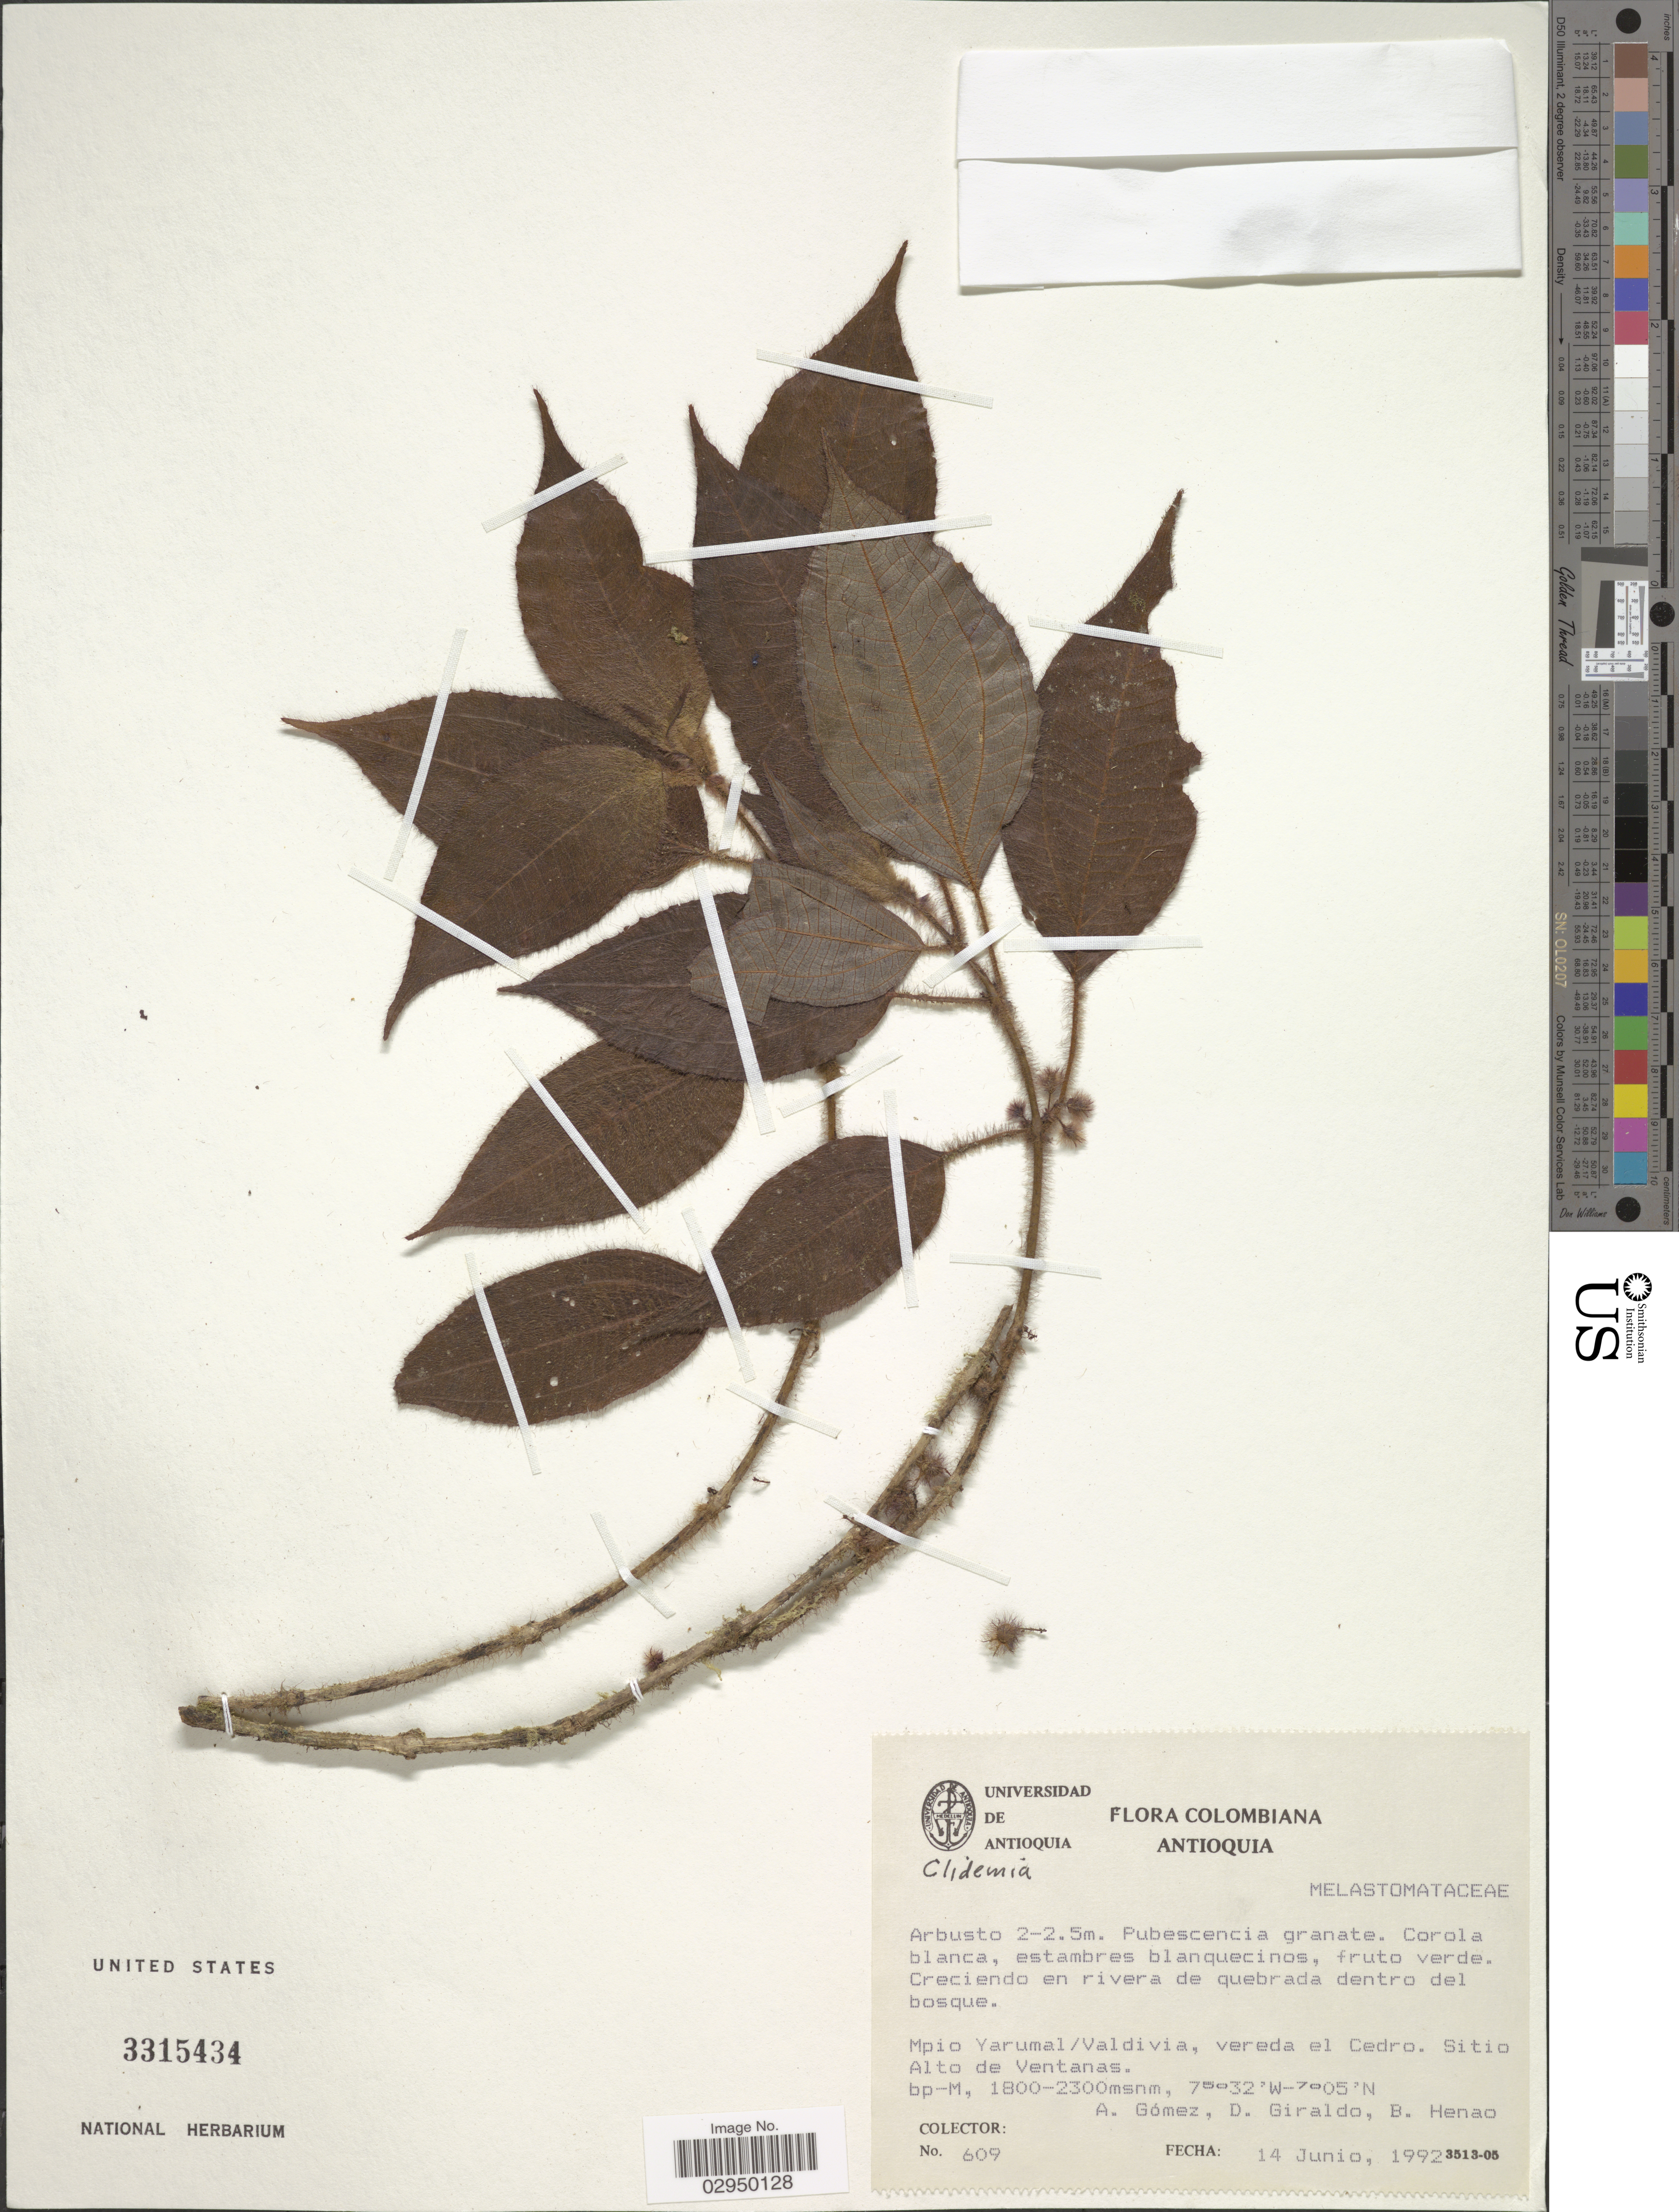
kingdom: Plantae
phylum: Tracheophyta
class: Magnoliopsida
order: Myrtales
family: Melastomataceae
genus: Clidemia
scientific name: Clidemia sp.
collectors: A. Gómez, D. Giraldo & B. Henao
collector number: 609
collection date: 1992-06-14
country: Colombia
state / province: Antioquia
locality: Mpio Yarumal/ Valdivia, vereda el Cedro. Sitio Alto de Ventanas.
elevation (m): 1800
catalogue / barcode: US 3315434